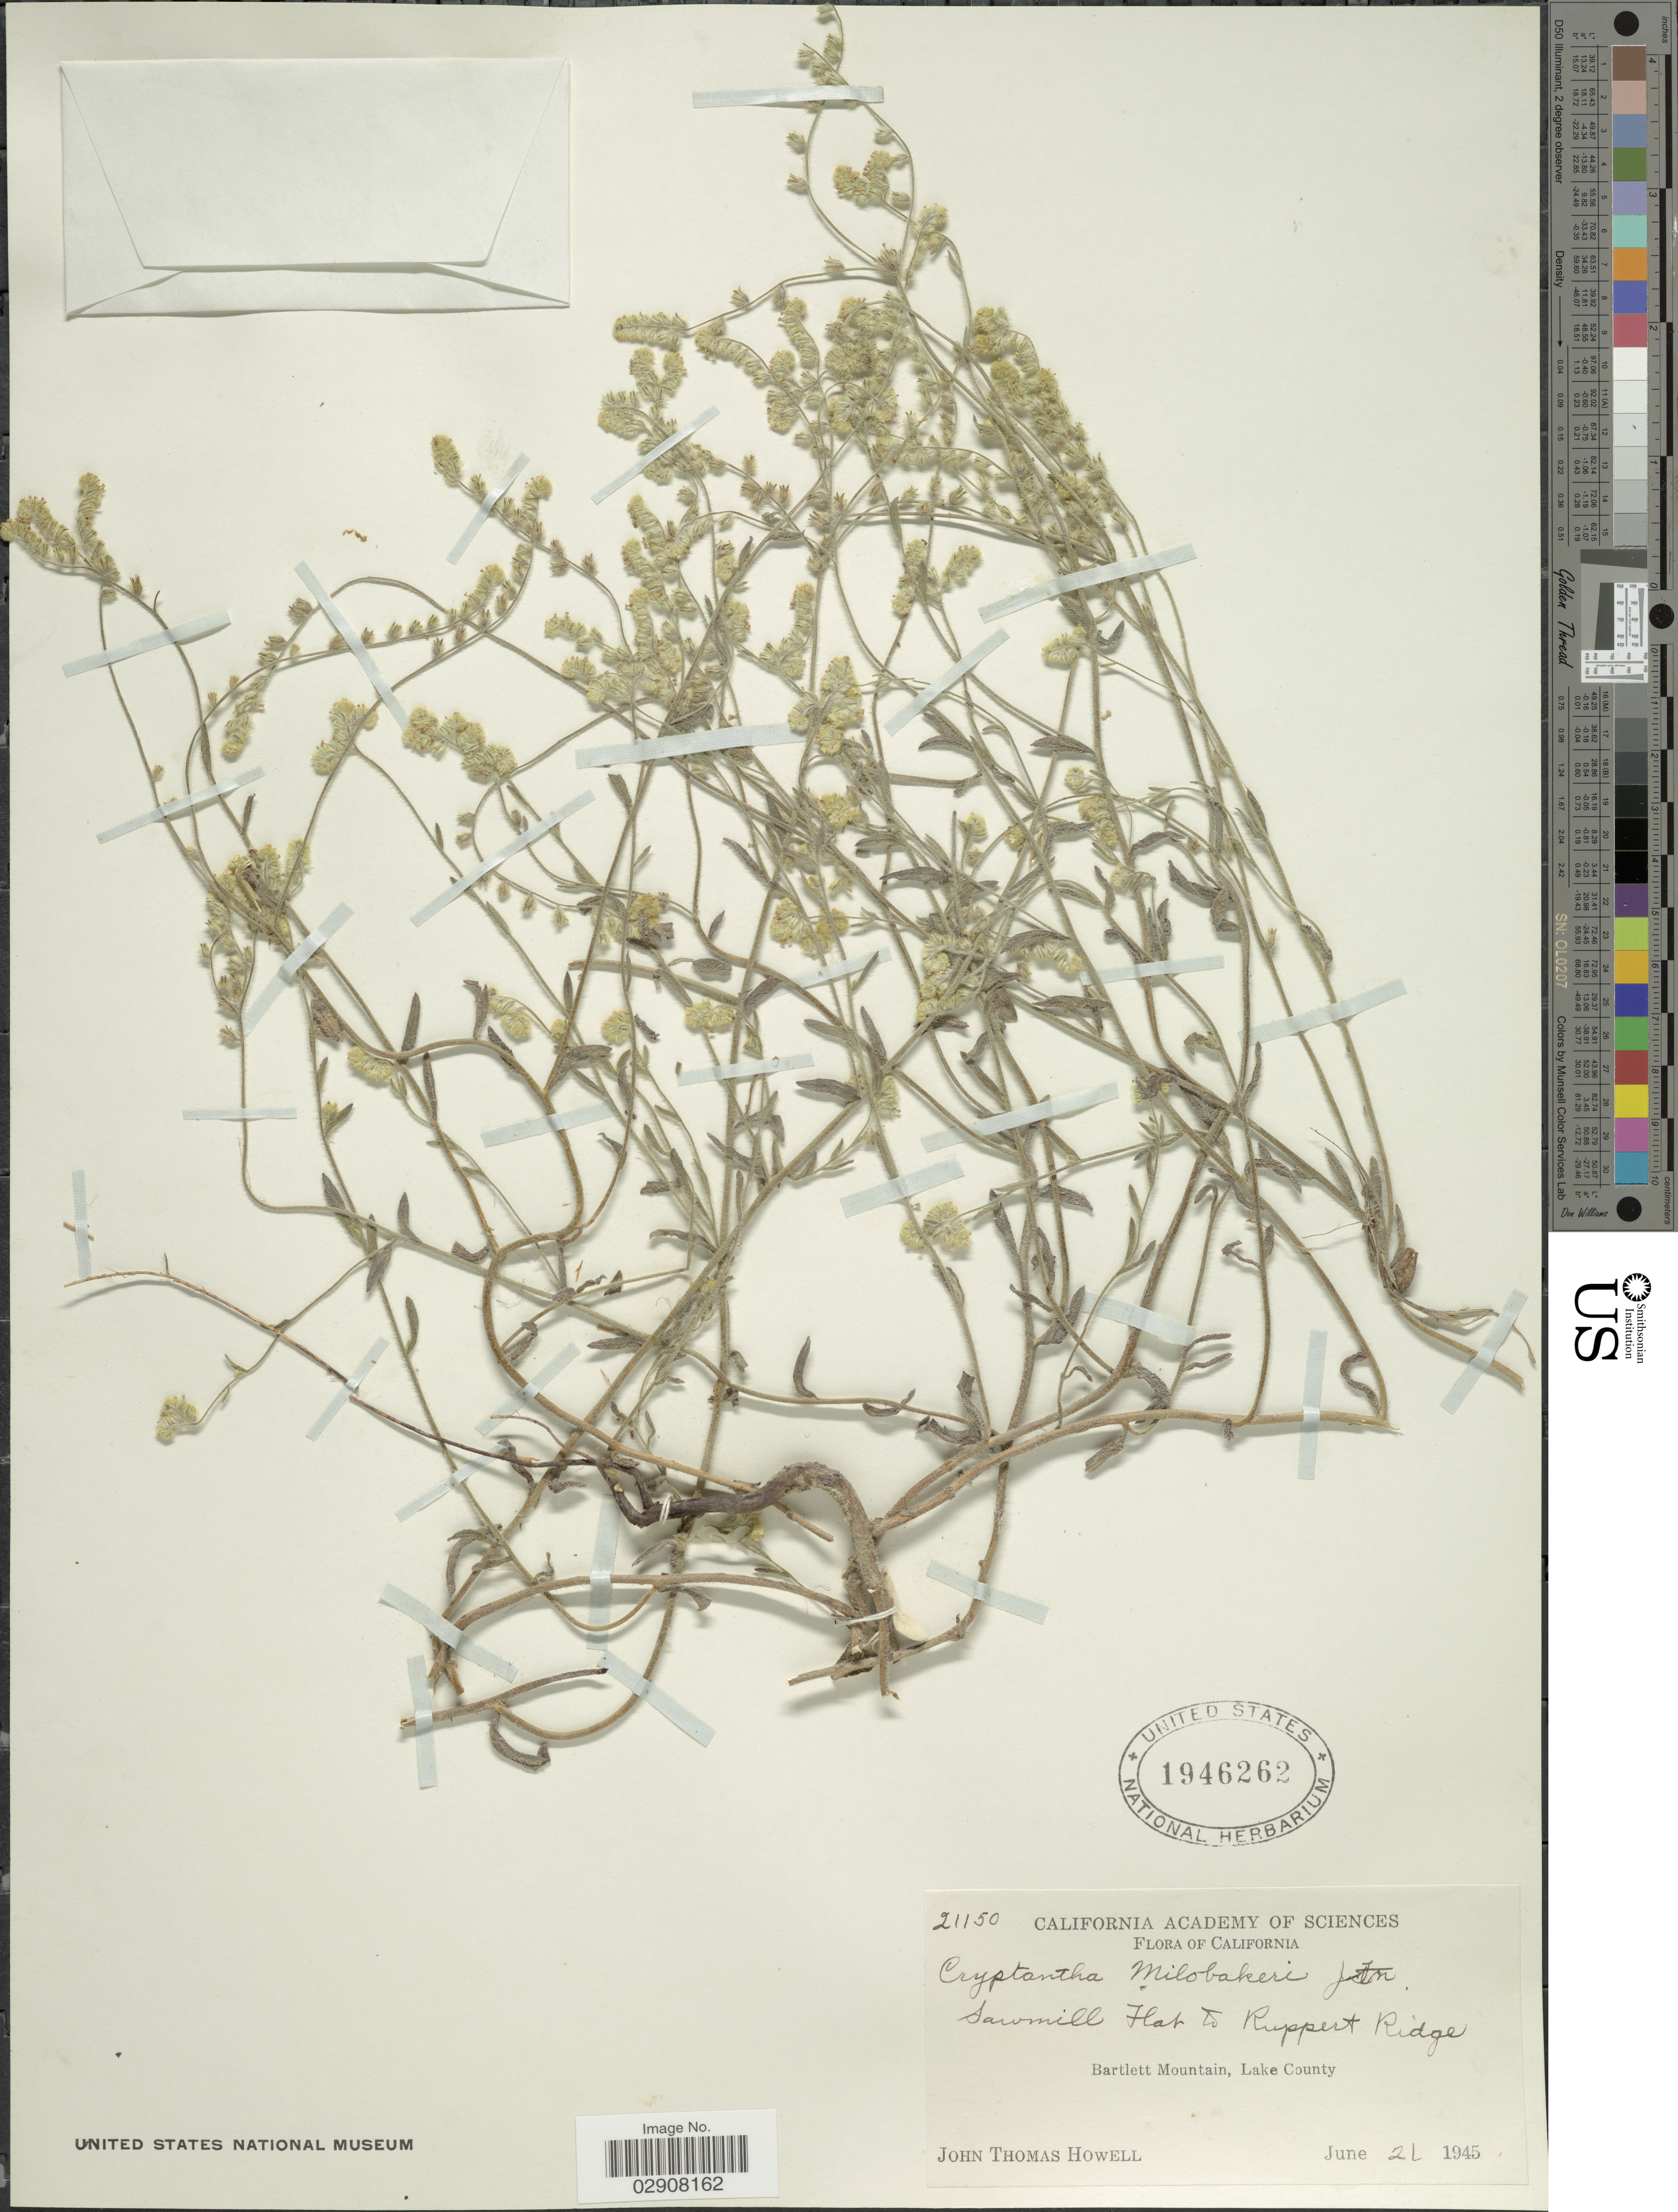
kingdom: Plantae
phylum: Tracheophyta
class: Magnoliopsida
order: Boraginales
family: Boraginaceae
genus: Cryptantha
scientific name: Cryptantha milobakeri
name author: I.M. Johnst.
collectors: J. T. Howell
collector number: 21150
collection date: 1945-06-21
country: United States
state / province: California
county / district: Lake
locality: Bartlett Mountain, Lake County.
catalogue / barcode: US 1946262